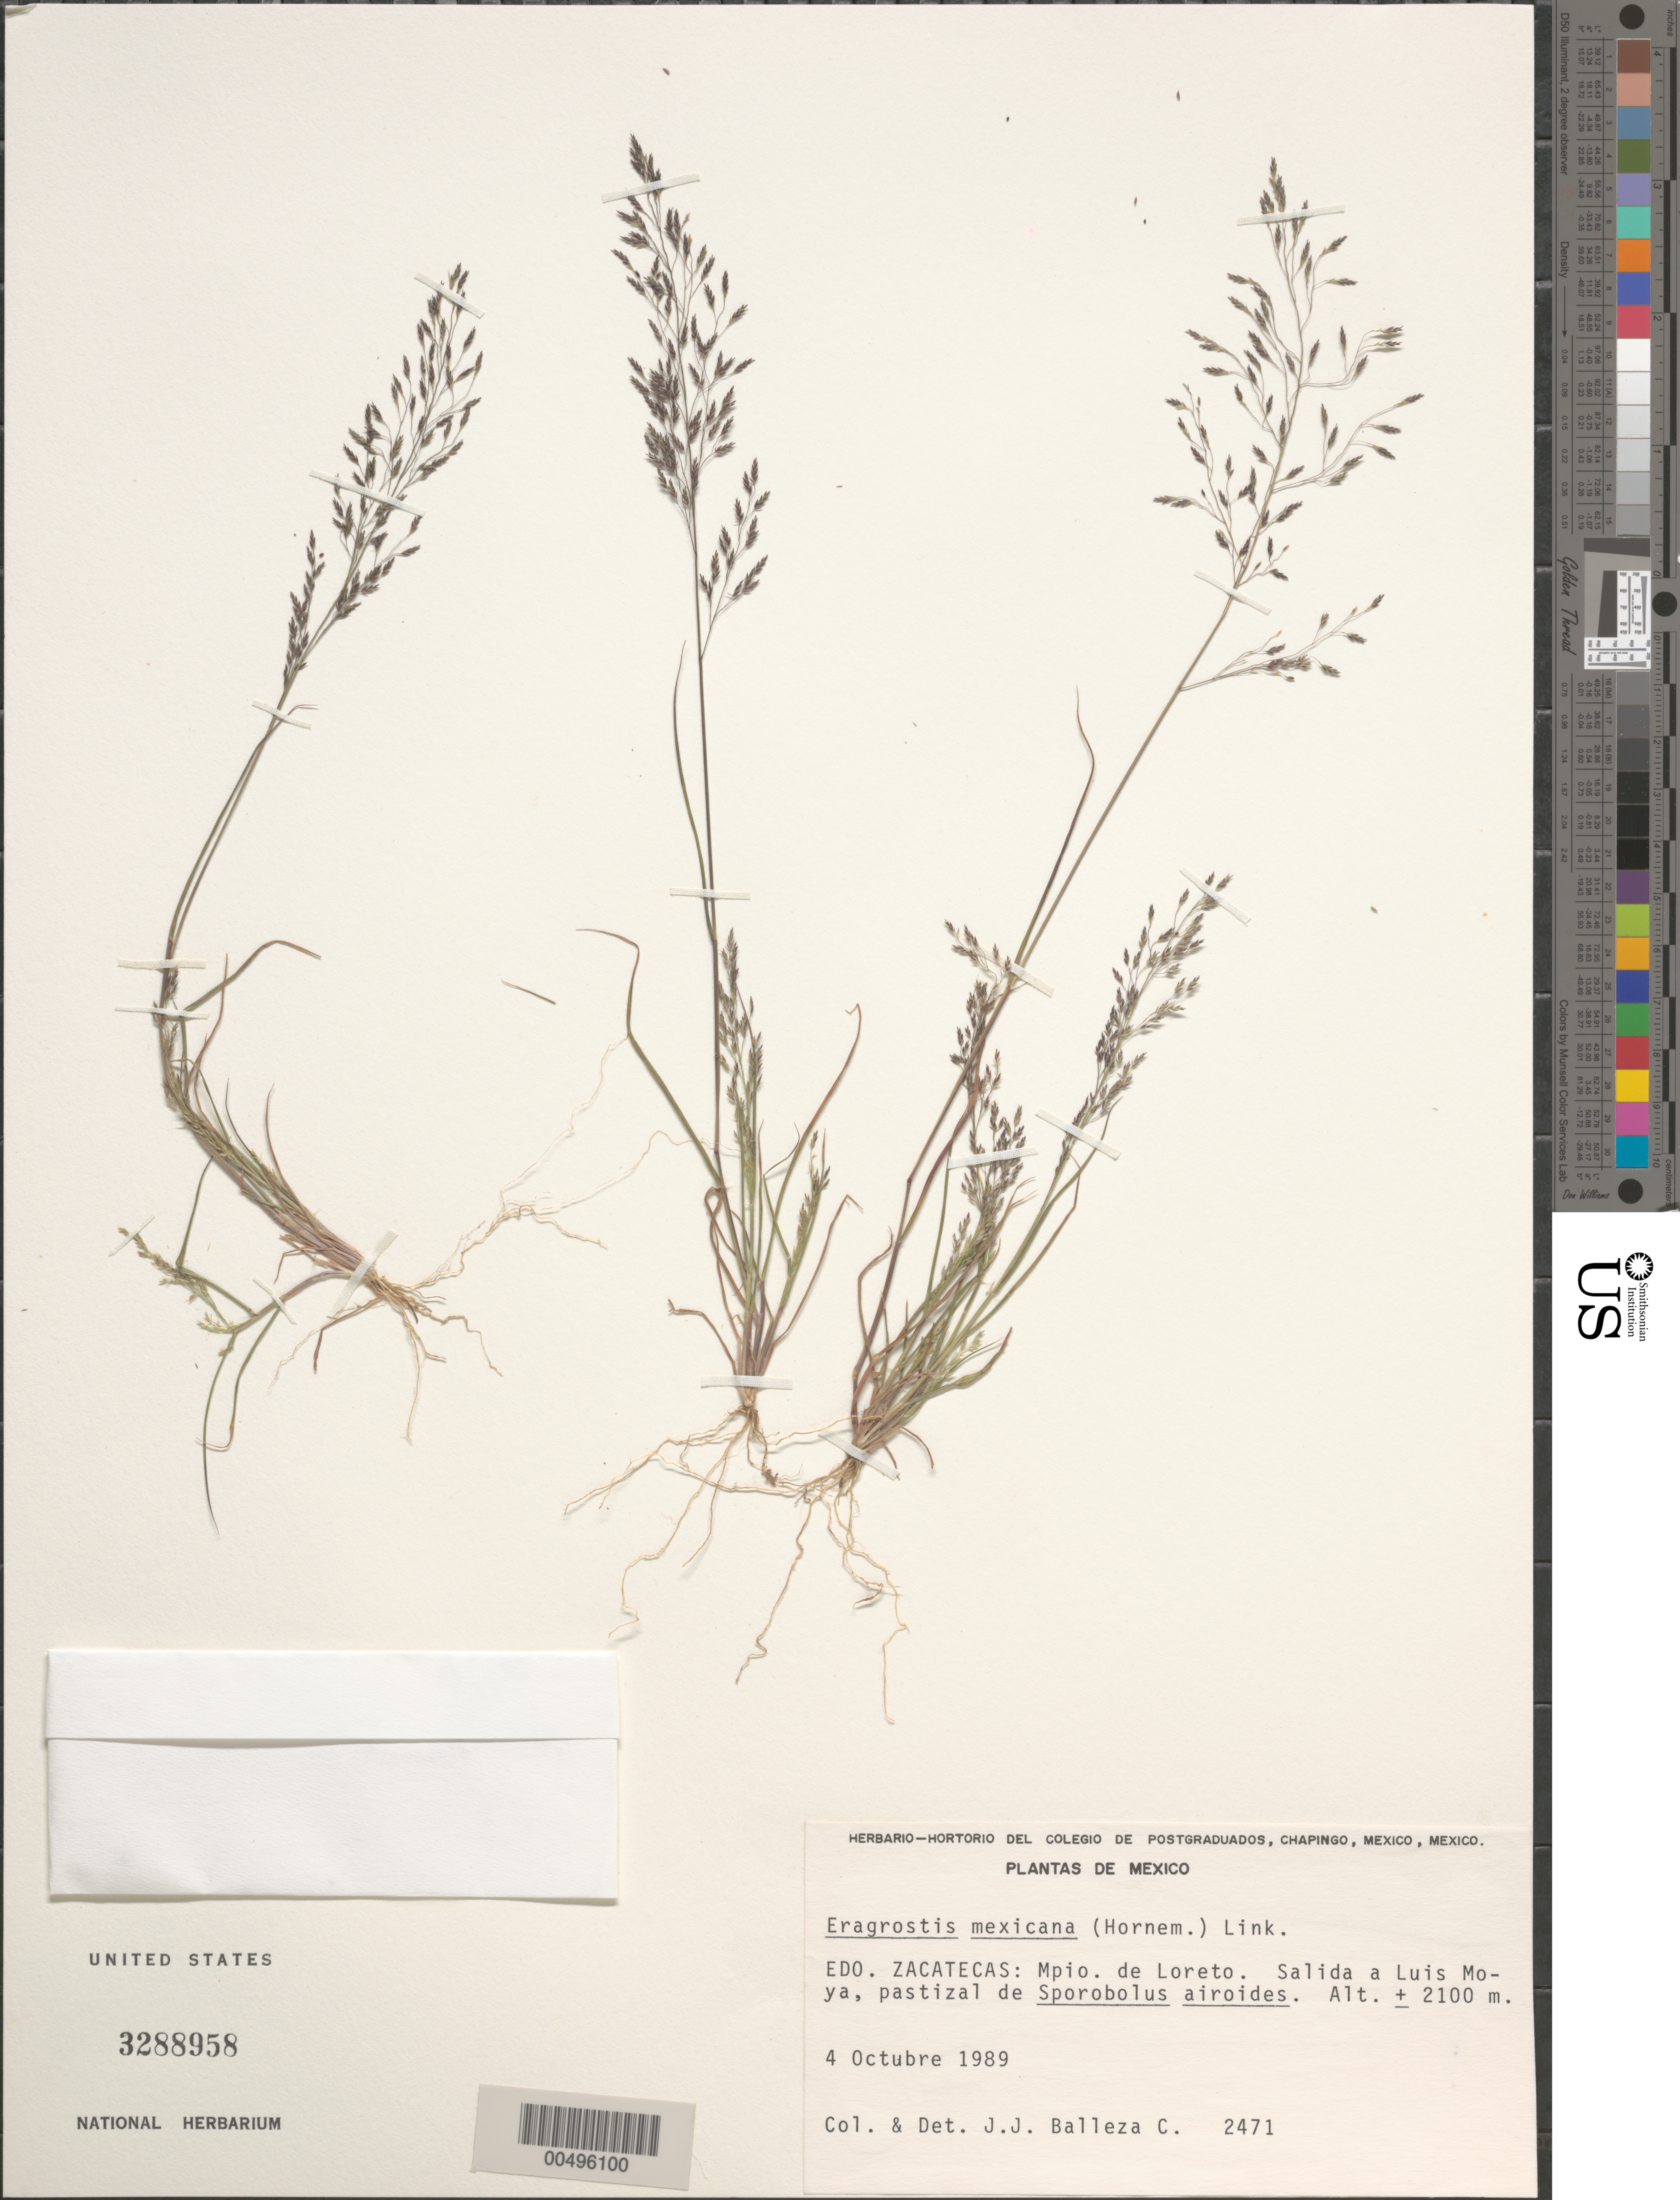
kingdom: Plantae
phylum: Tracheophyta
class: Liliopsida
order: Poales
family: Poaceae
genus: Eragrostis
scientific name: Eragrostis mexicana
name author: (Hornem.) Link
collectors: J. J. Balleza C.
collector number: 2471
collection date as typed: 4 Oct 1989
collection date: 1989-10-04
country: Mexico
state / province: Zacatecas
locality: Loreto Mun., salida a Luis Moya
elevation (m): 2100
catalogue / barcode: US 3288958